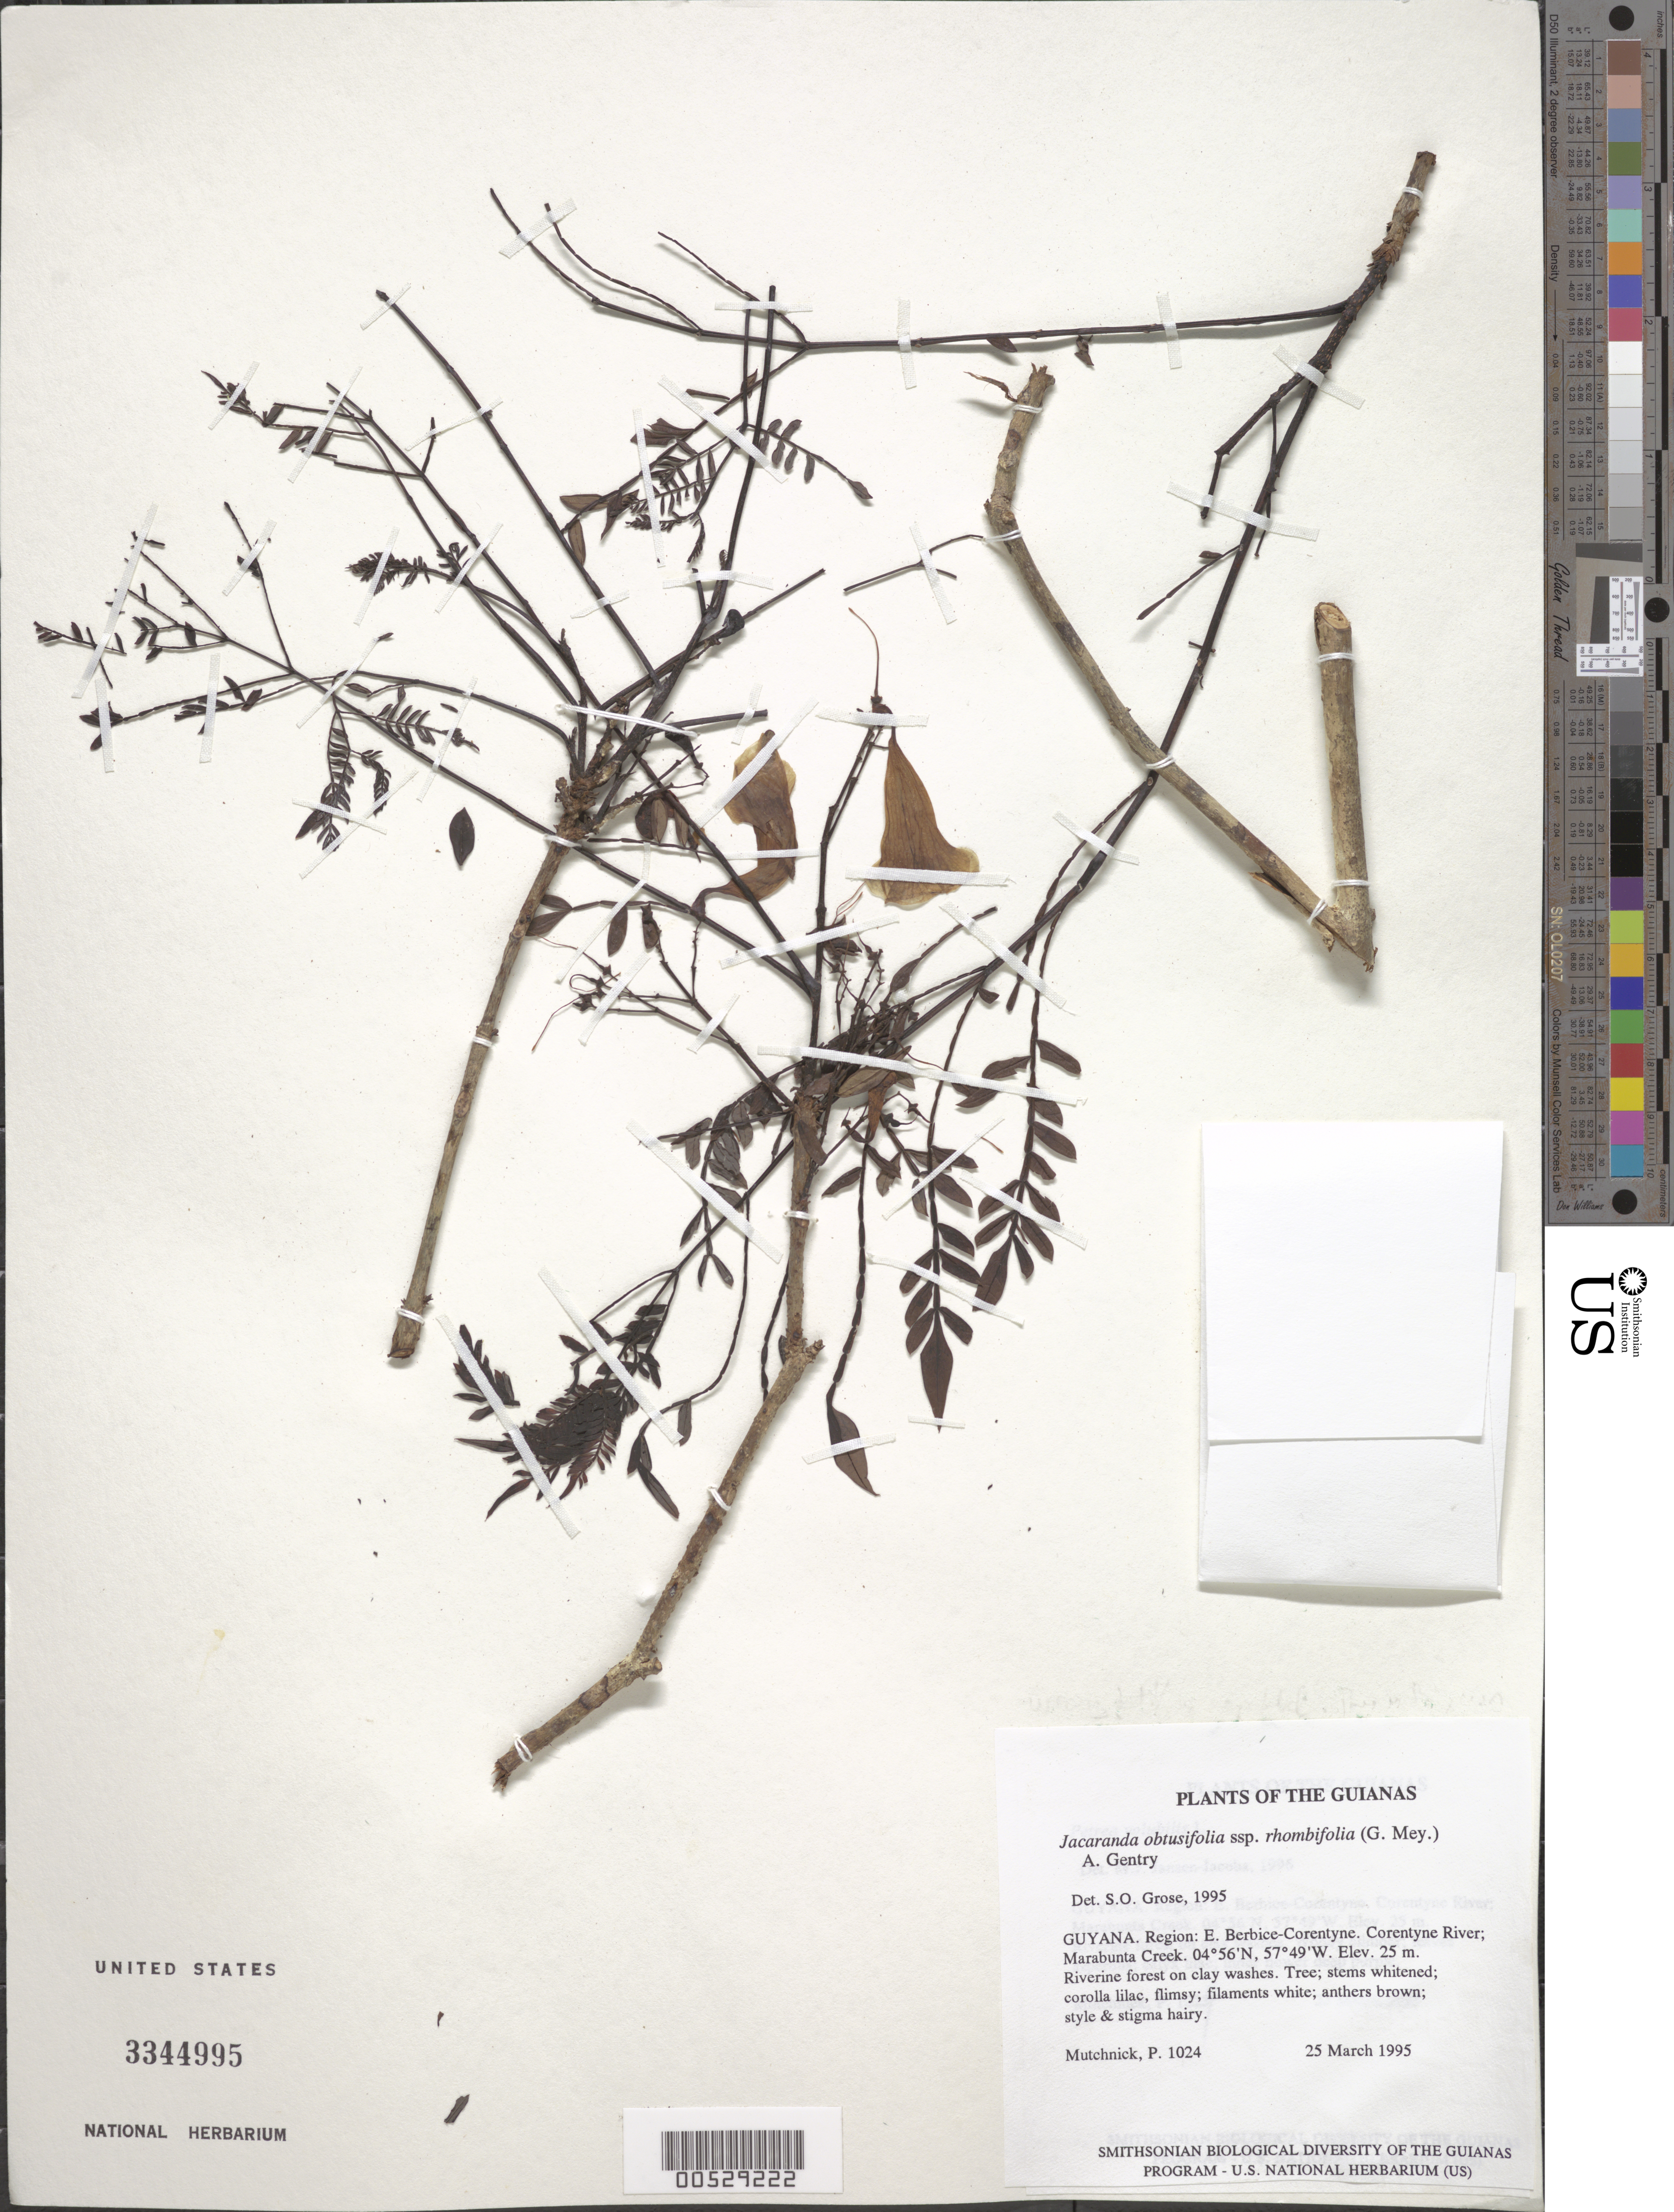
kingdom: Plantae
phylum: Tracheophyta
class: Magnoliopsida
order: Lamiales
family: Bignoniaceae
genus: Jacaranda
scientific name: Jacaranda obtusifolia subsp. rhombifolia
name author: (G. Mey.) A.H. Gentry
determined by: Grose, S. O.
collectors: P. Mutchnick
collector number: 1024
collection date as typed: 25 March 1995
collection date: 1995-03-25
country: Guyana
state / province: E. Berbice-Corentyne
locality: Corentyne River; Marabunta Creek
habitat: Riverine forest on clay washes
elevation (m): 25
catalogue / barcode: US 3344995